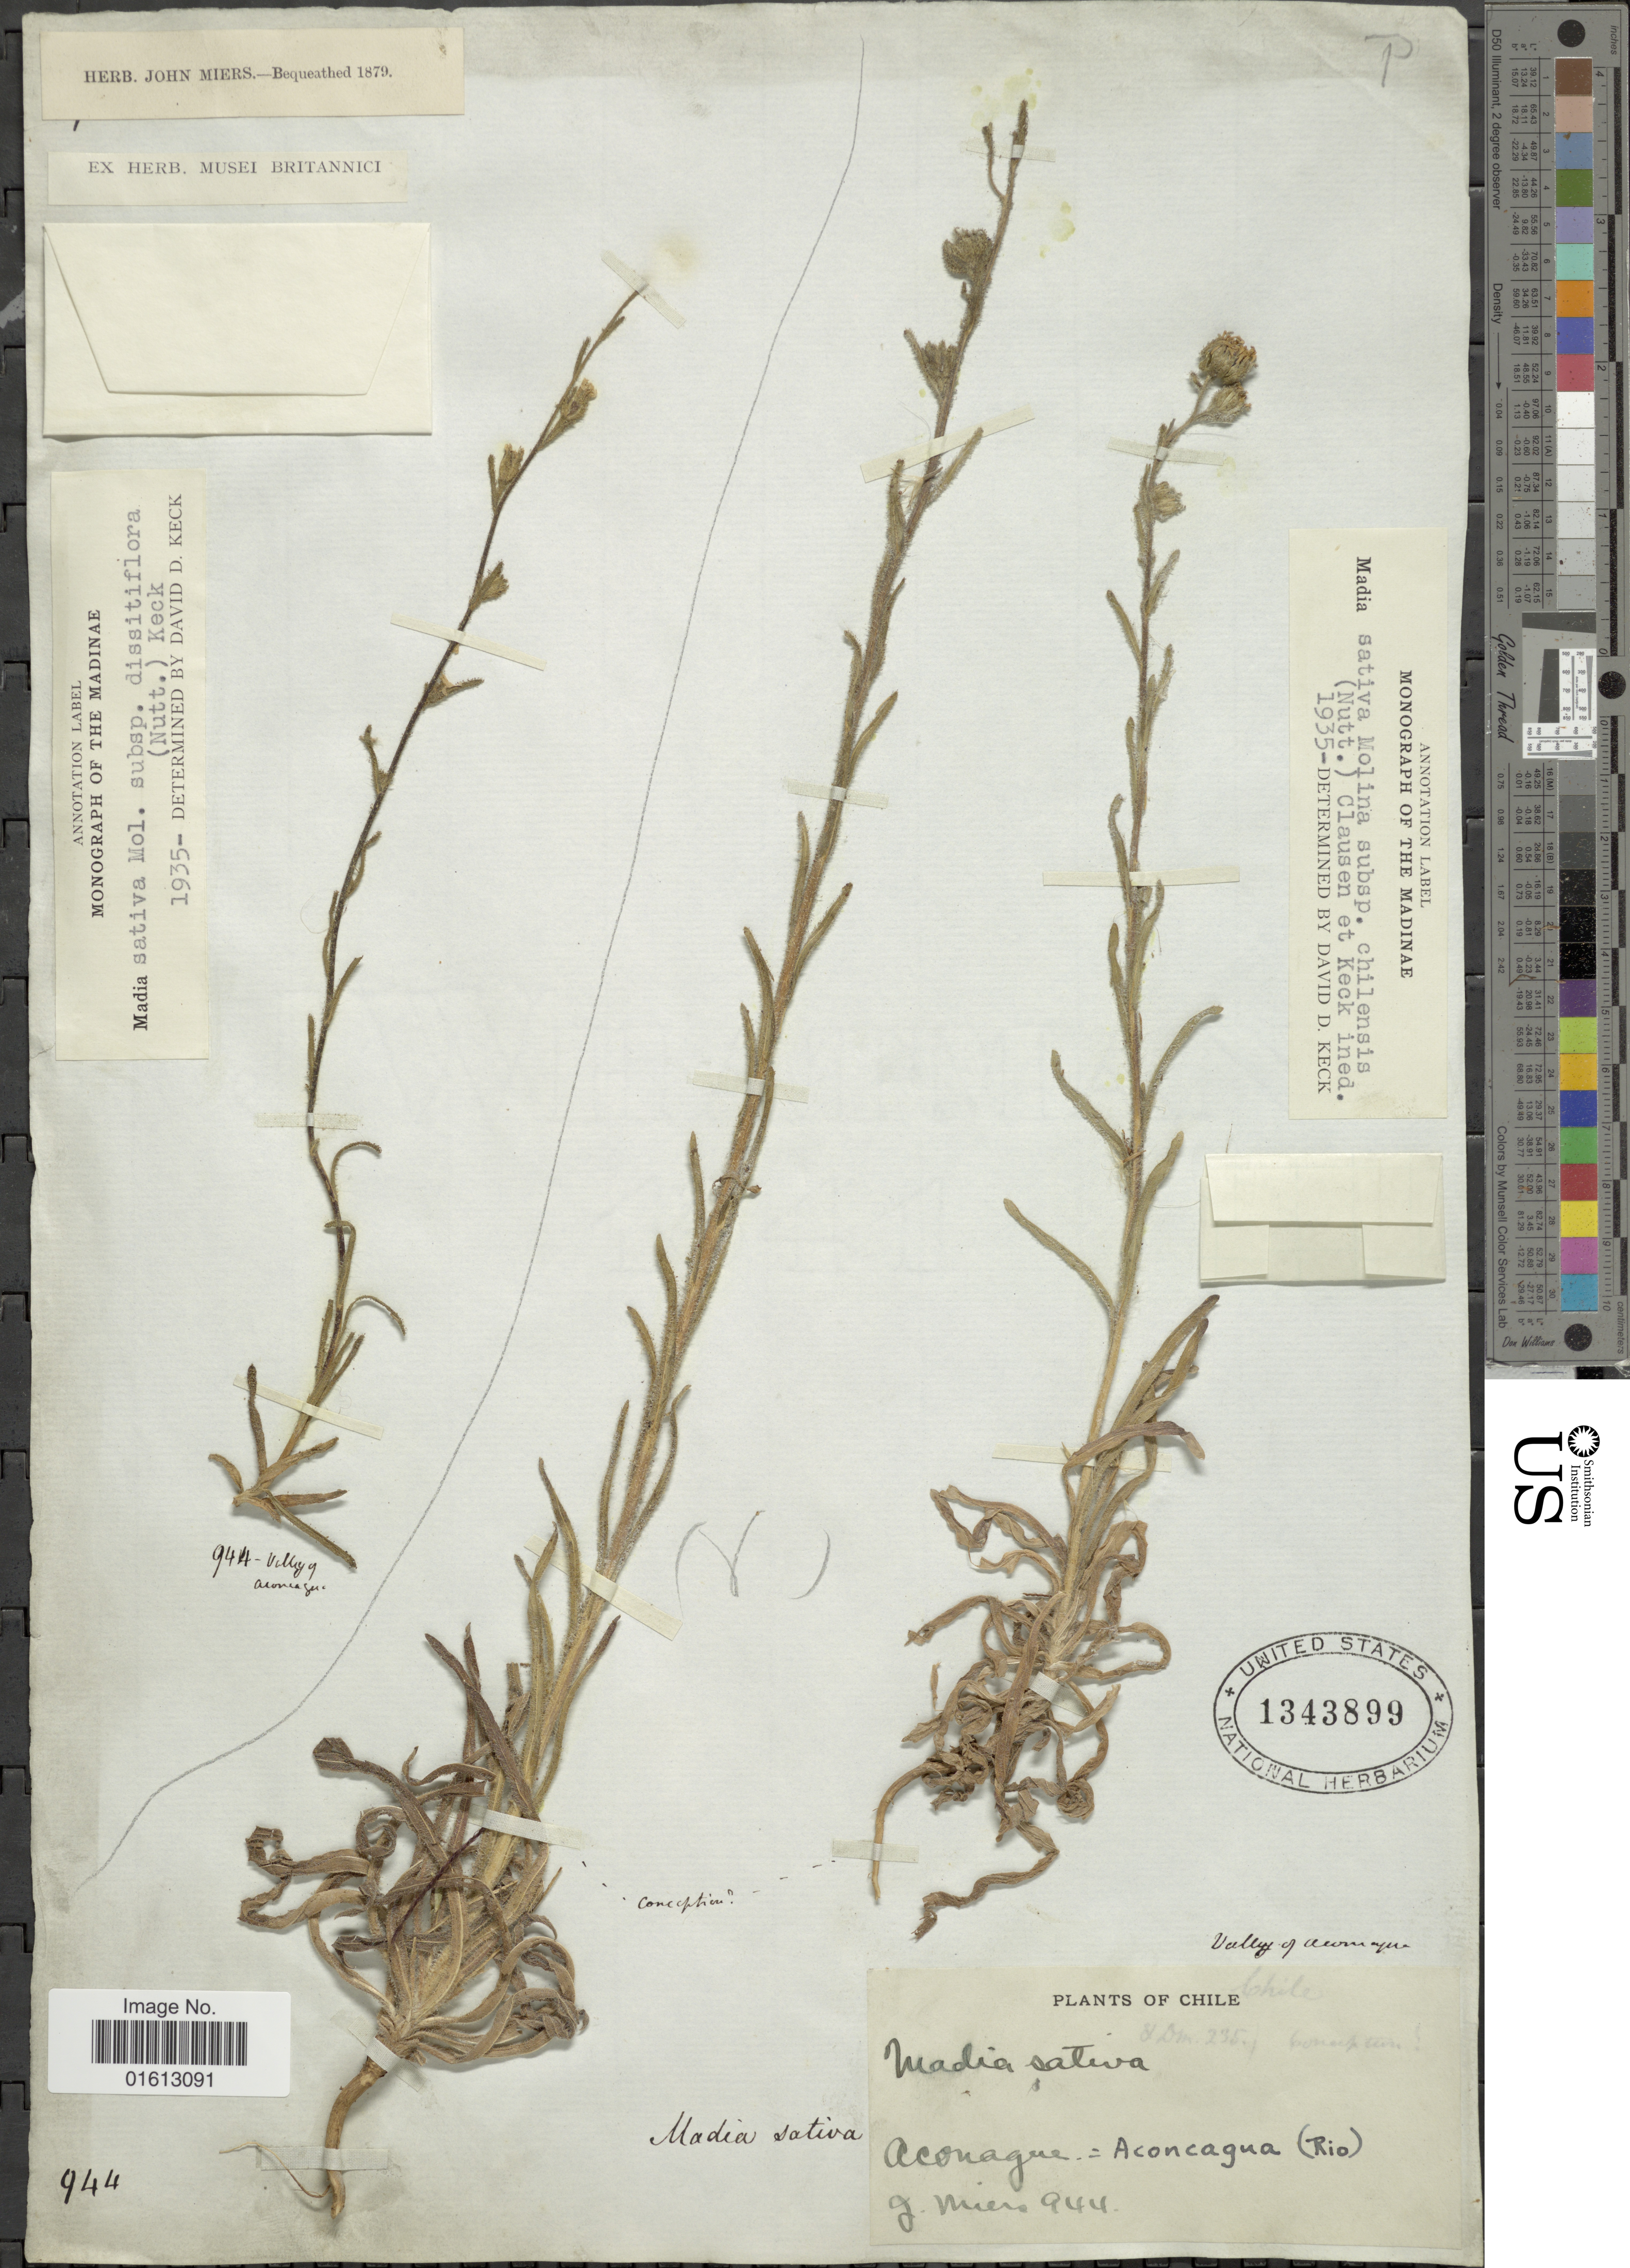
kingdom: Plantae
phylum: Tracheophyta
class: Magnoliopsida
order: Asterales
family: Asteraceae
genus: Madia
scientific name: Madia chilensis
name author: (Nutt.) Reiche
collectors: ex herb. John Miers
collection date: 1879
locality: Bequeathed.